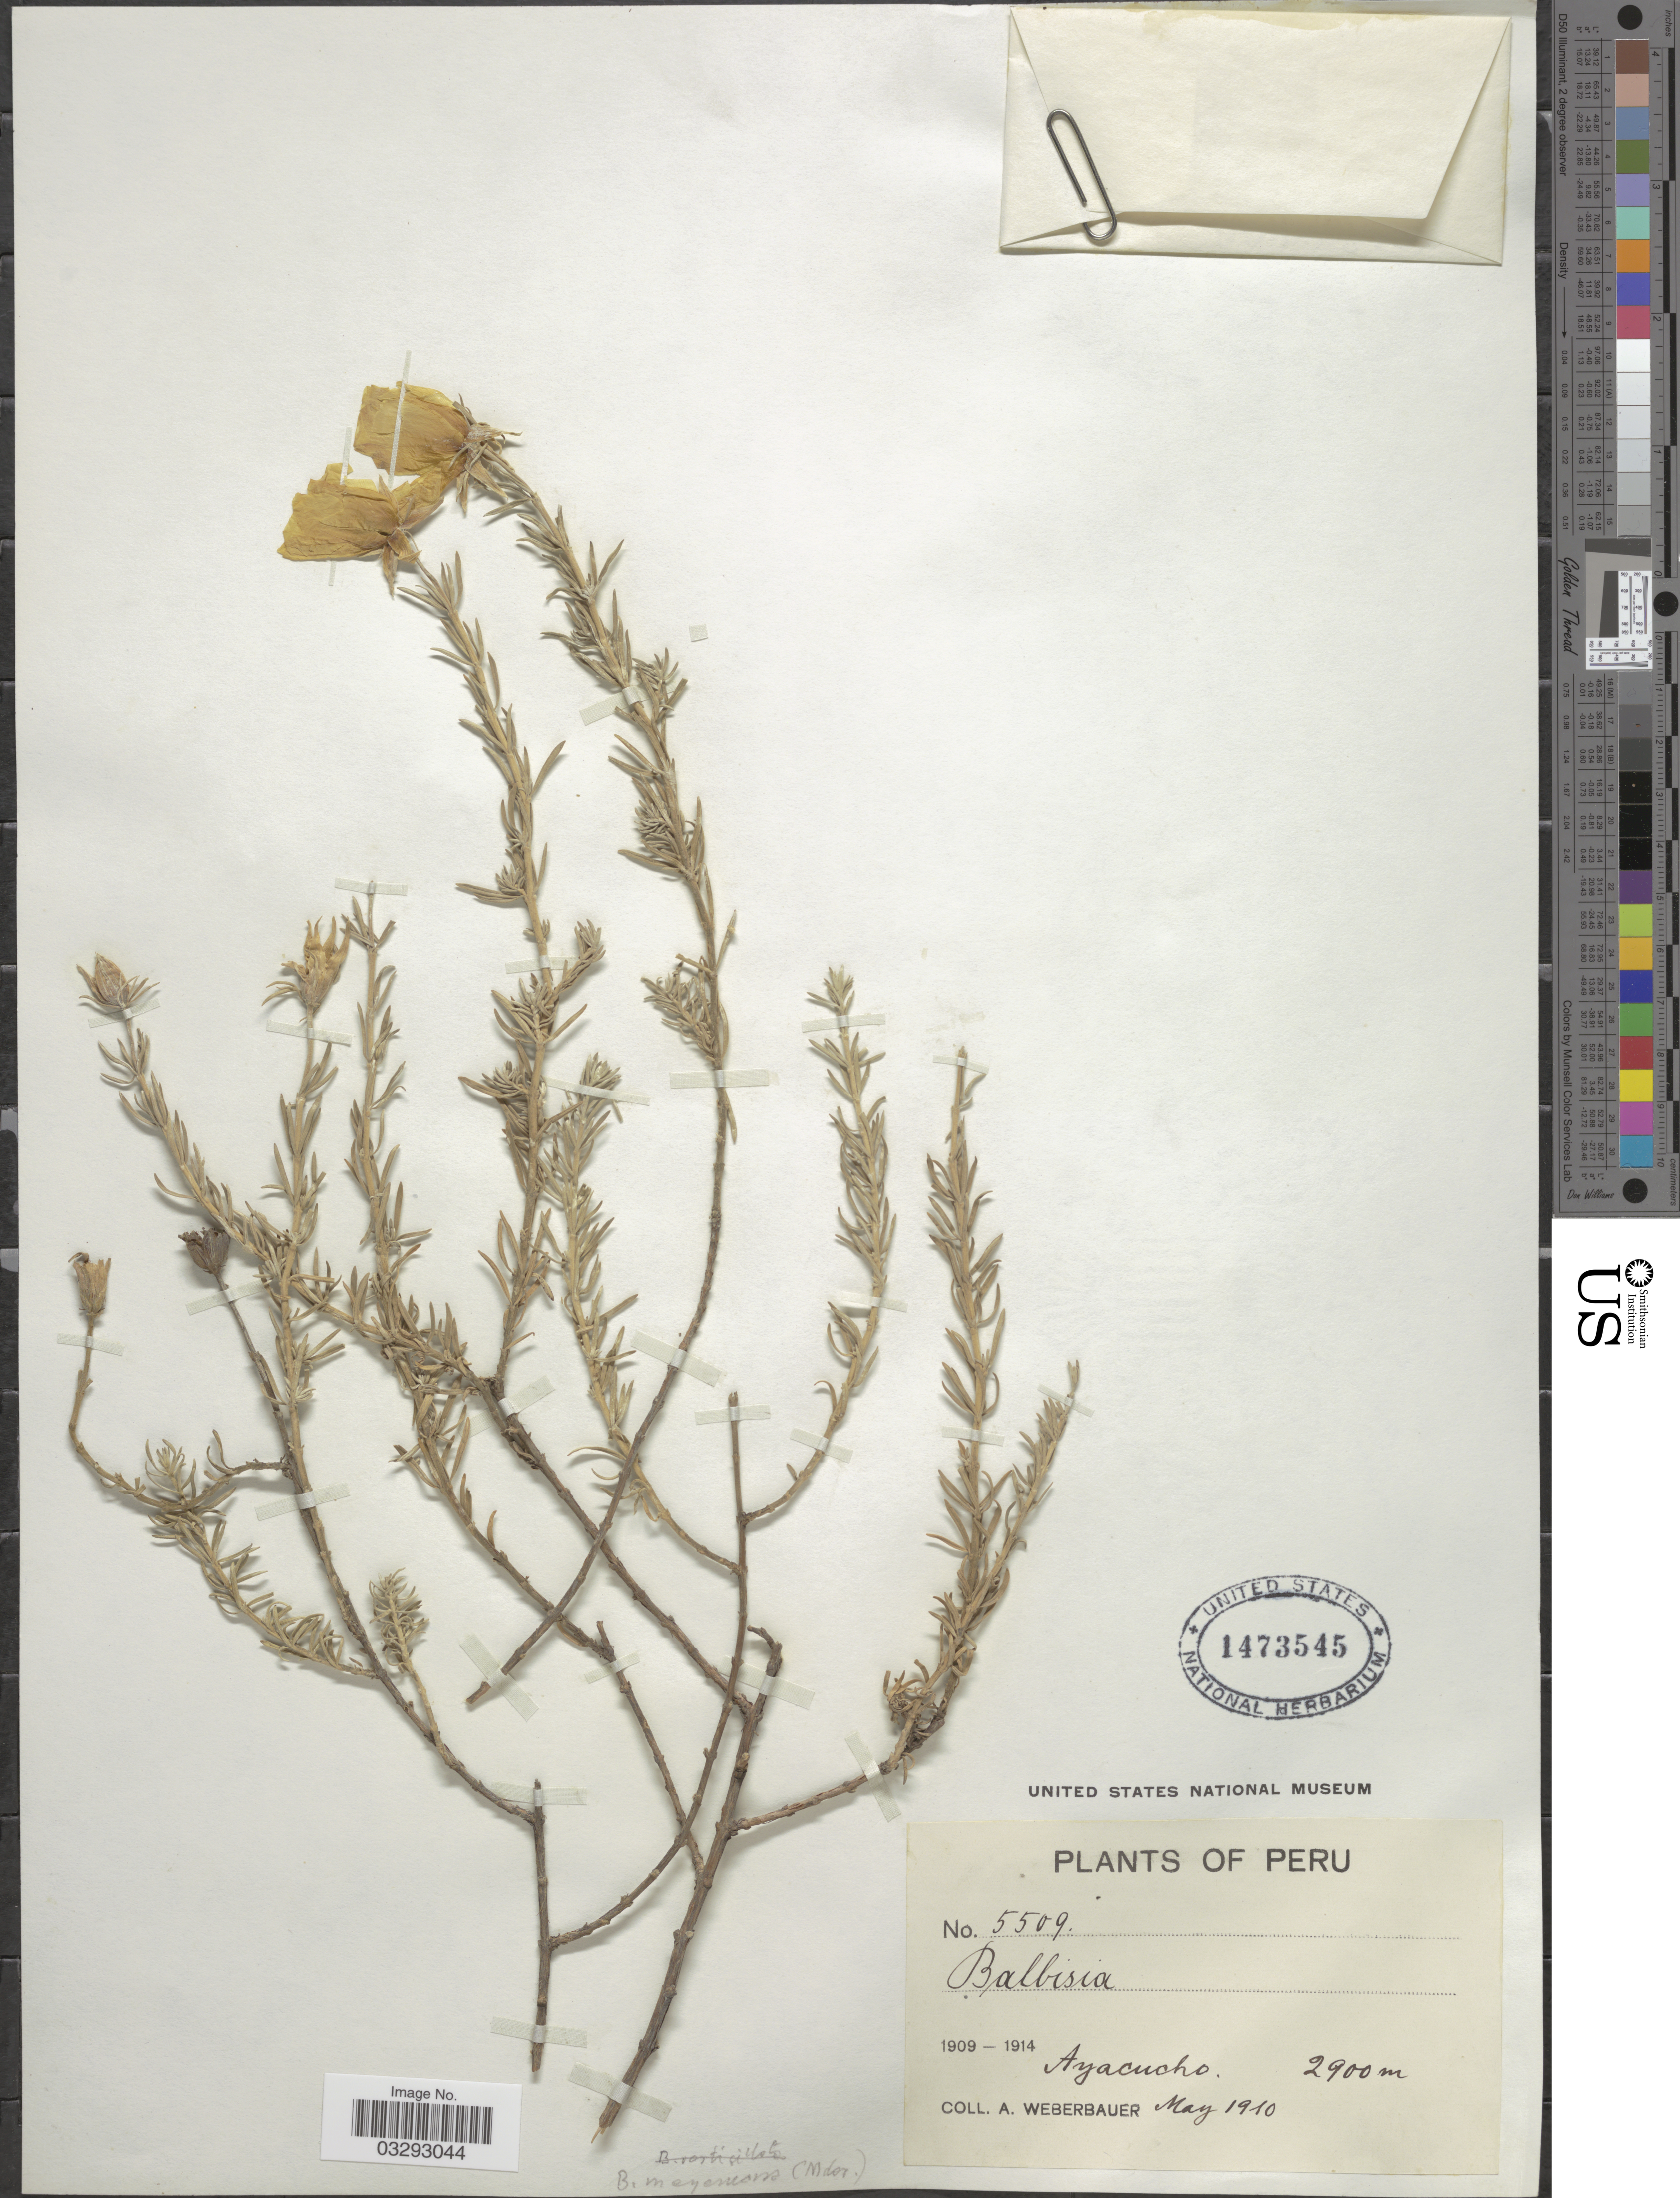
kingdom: Plantae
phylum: Tracheophyta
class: Magnoliopsida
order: Geraniales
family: Vivianiaceae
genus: Balbisia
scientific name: Balbisia meyeniana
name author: Klotzsch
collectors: A. Weberbauer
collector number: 5509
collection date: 1910-05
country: Peru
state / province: Ayacucho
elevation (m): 2900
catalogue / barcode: US 1473545